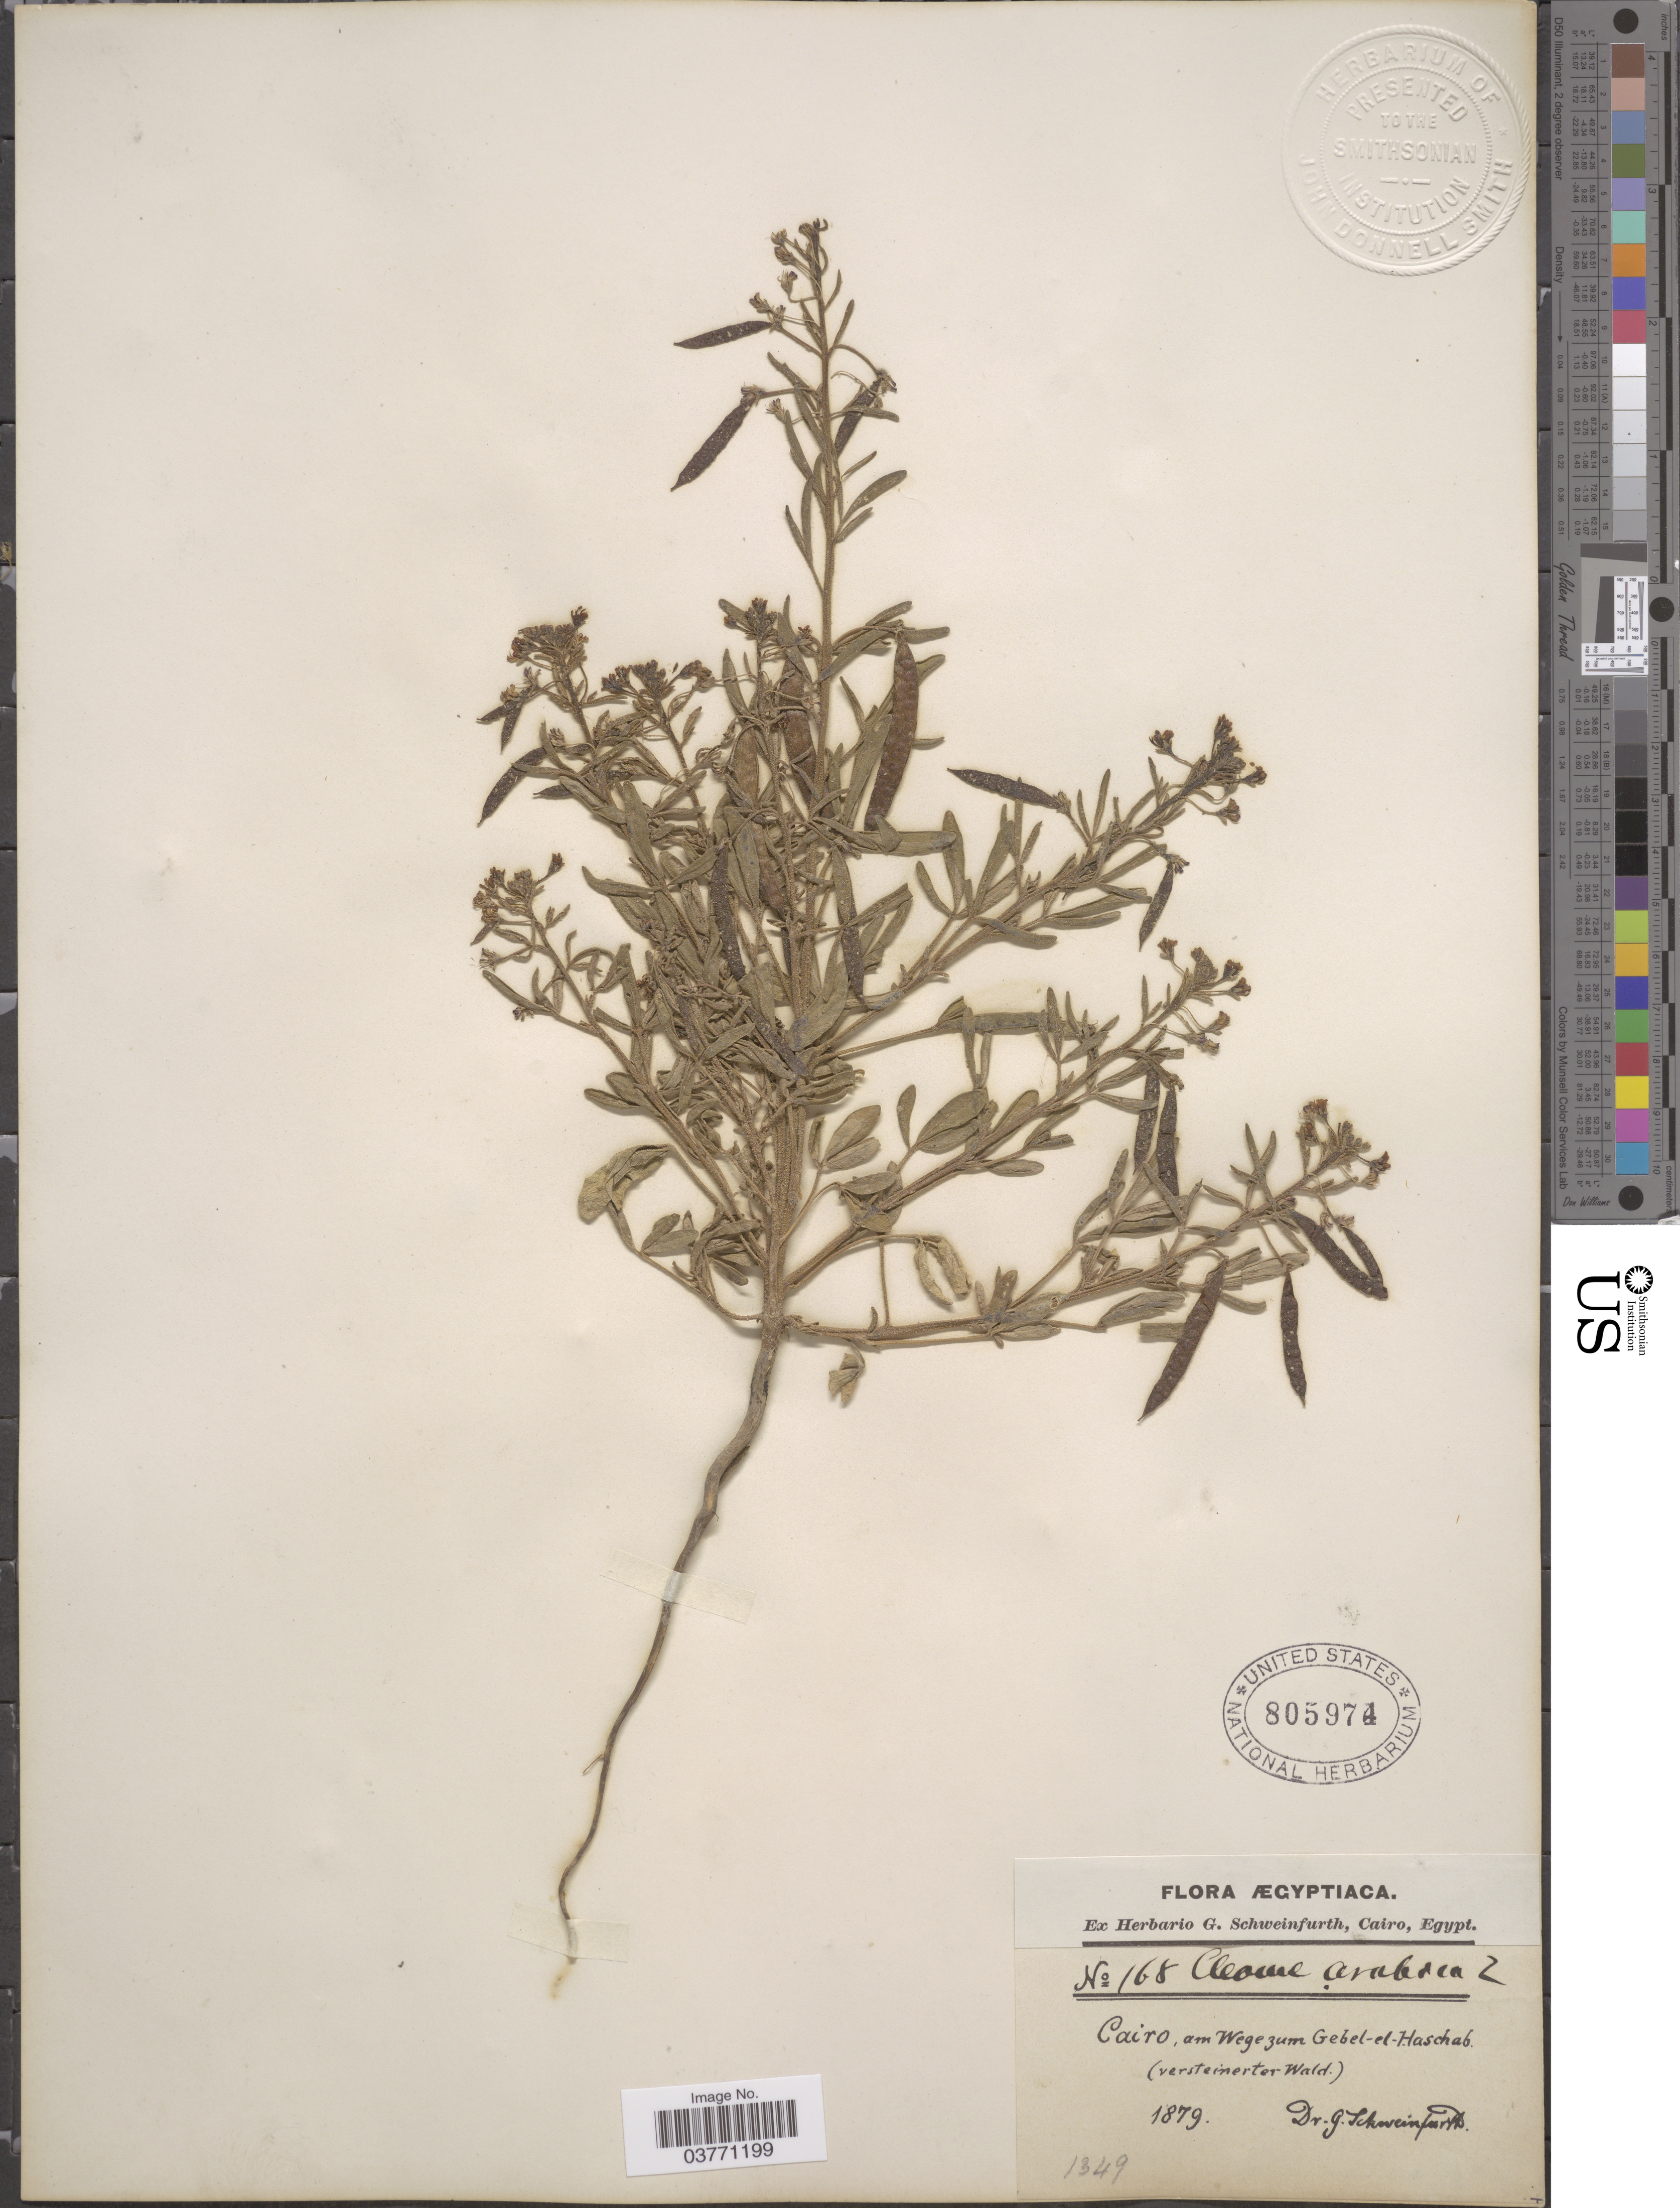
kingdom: Plantae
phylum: Tracheophyta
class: Magnoliopsida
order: Brassicales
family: Cleomaceae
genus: Cleome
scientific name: Cleome arabica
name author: L.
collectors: G. A. Schweinfurth (herbarium)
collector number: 168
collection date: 1879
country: Egypt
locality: Cairo, am Wegezum Gebel-el-Haschab (versteinerter Wald.).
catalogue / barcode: US 805974